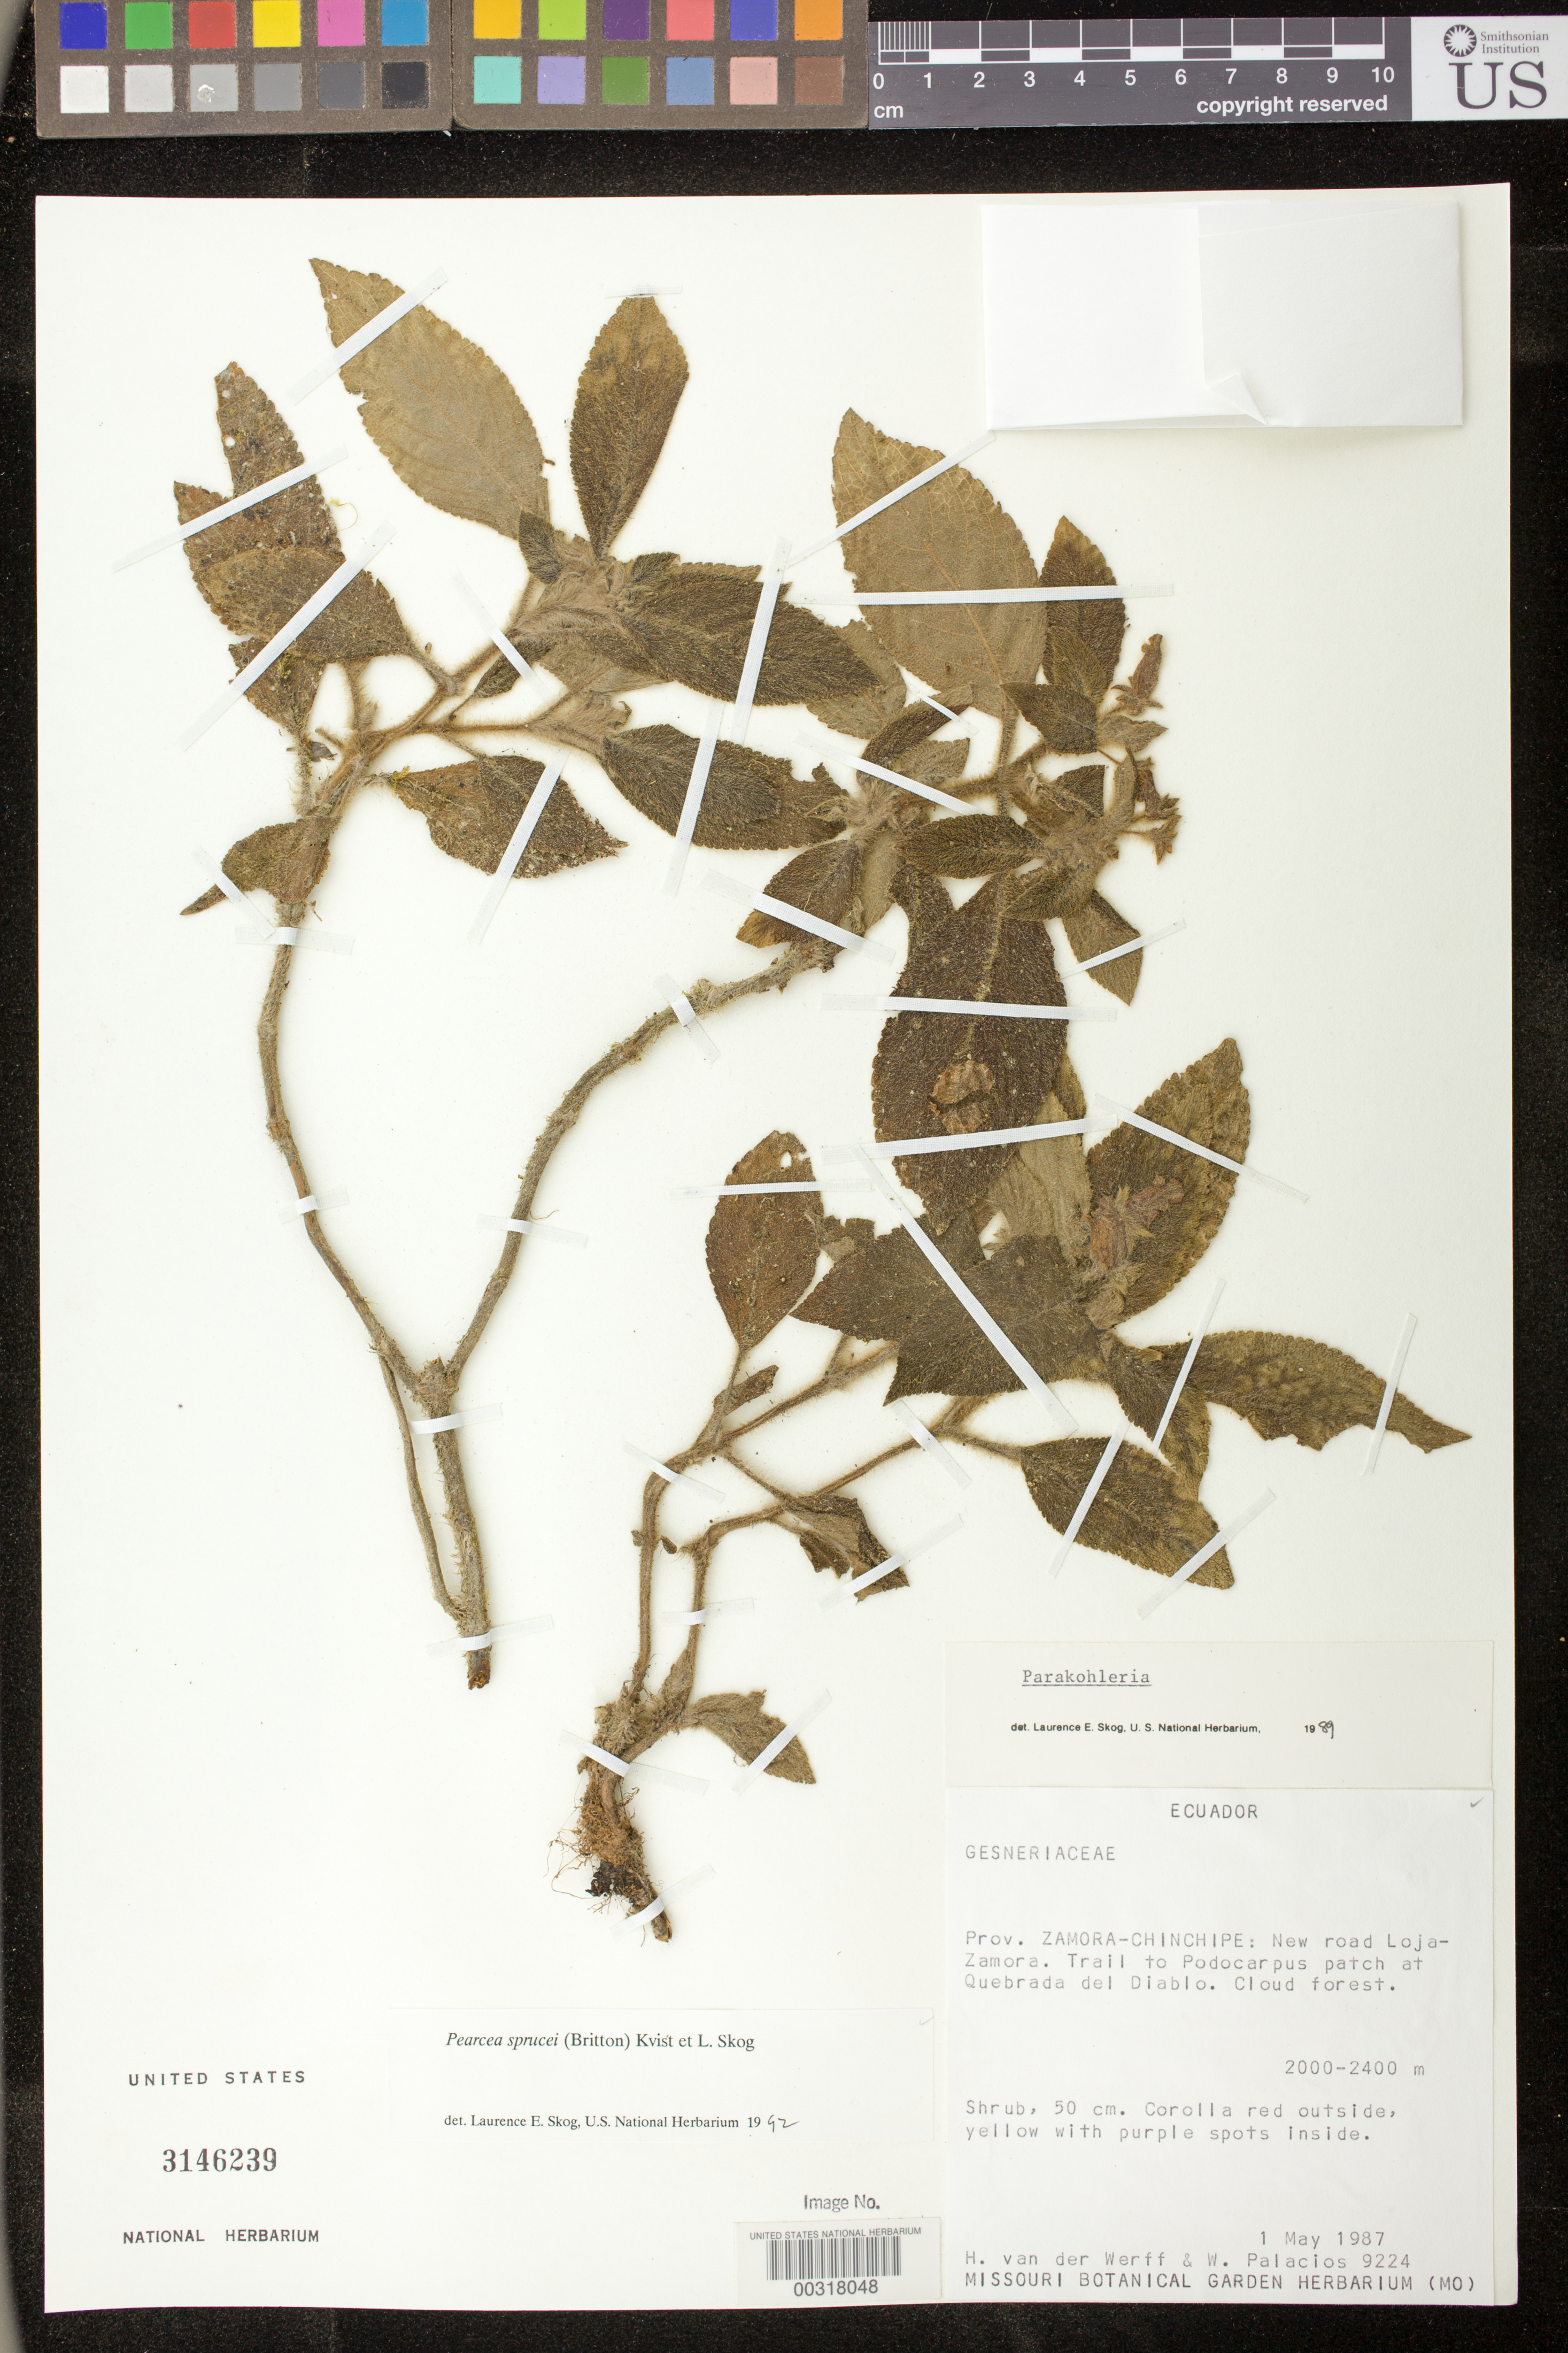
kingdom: Plantae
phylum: Tracheophyta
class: Magnoliopsida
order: Lamiales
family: Gesneriaceae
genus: Pearcea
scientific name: Pearcea sprucei var. sprucei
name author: (Britton ex Rusby) L.P. Kvist & L.E. Skog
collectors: H. van der Werff & W. Palacios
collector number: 9224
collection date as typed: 01 May 1987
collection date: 1987-05-01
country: Ecuador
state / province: Zamora-Chinchipe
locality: New road Loja - Zamora, trail to Podocarpus patch at Quebrada del Diablo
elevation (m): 2000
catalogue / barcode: US 3146239